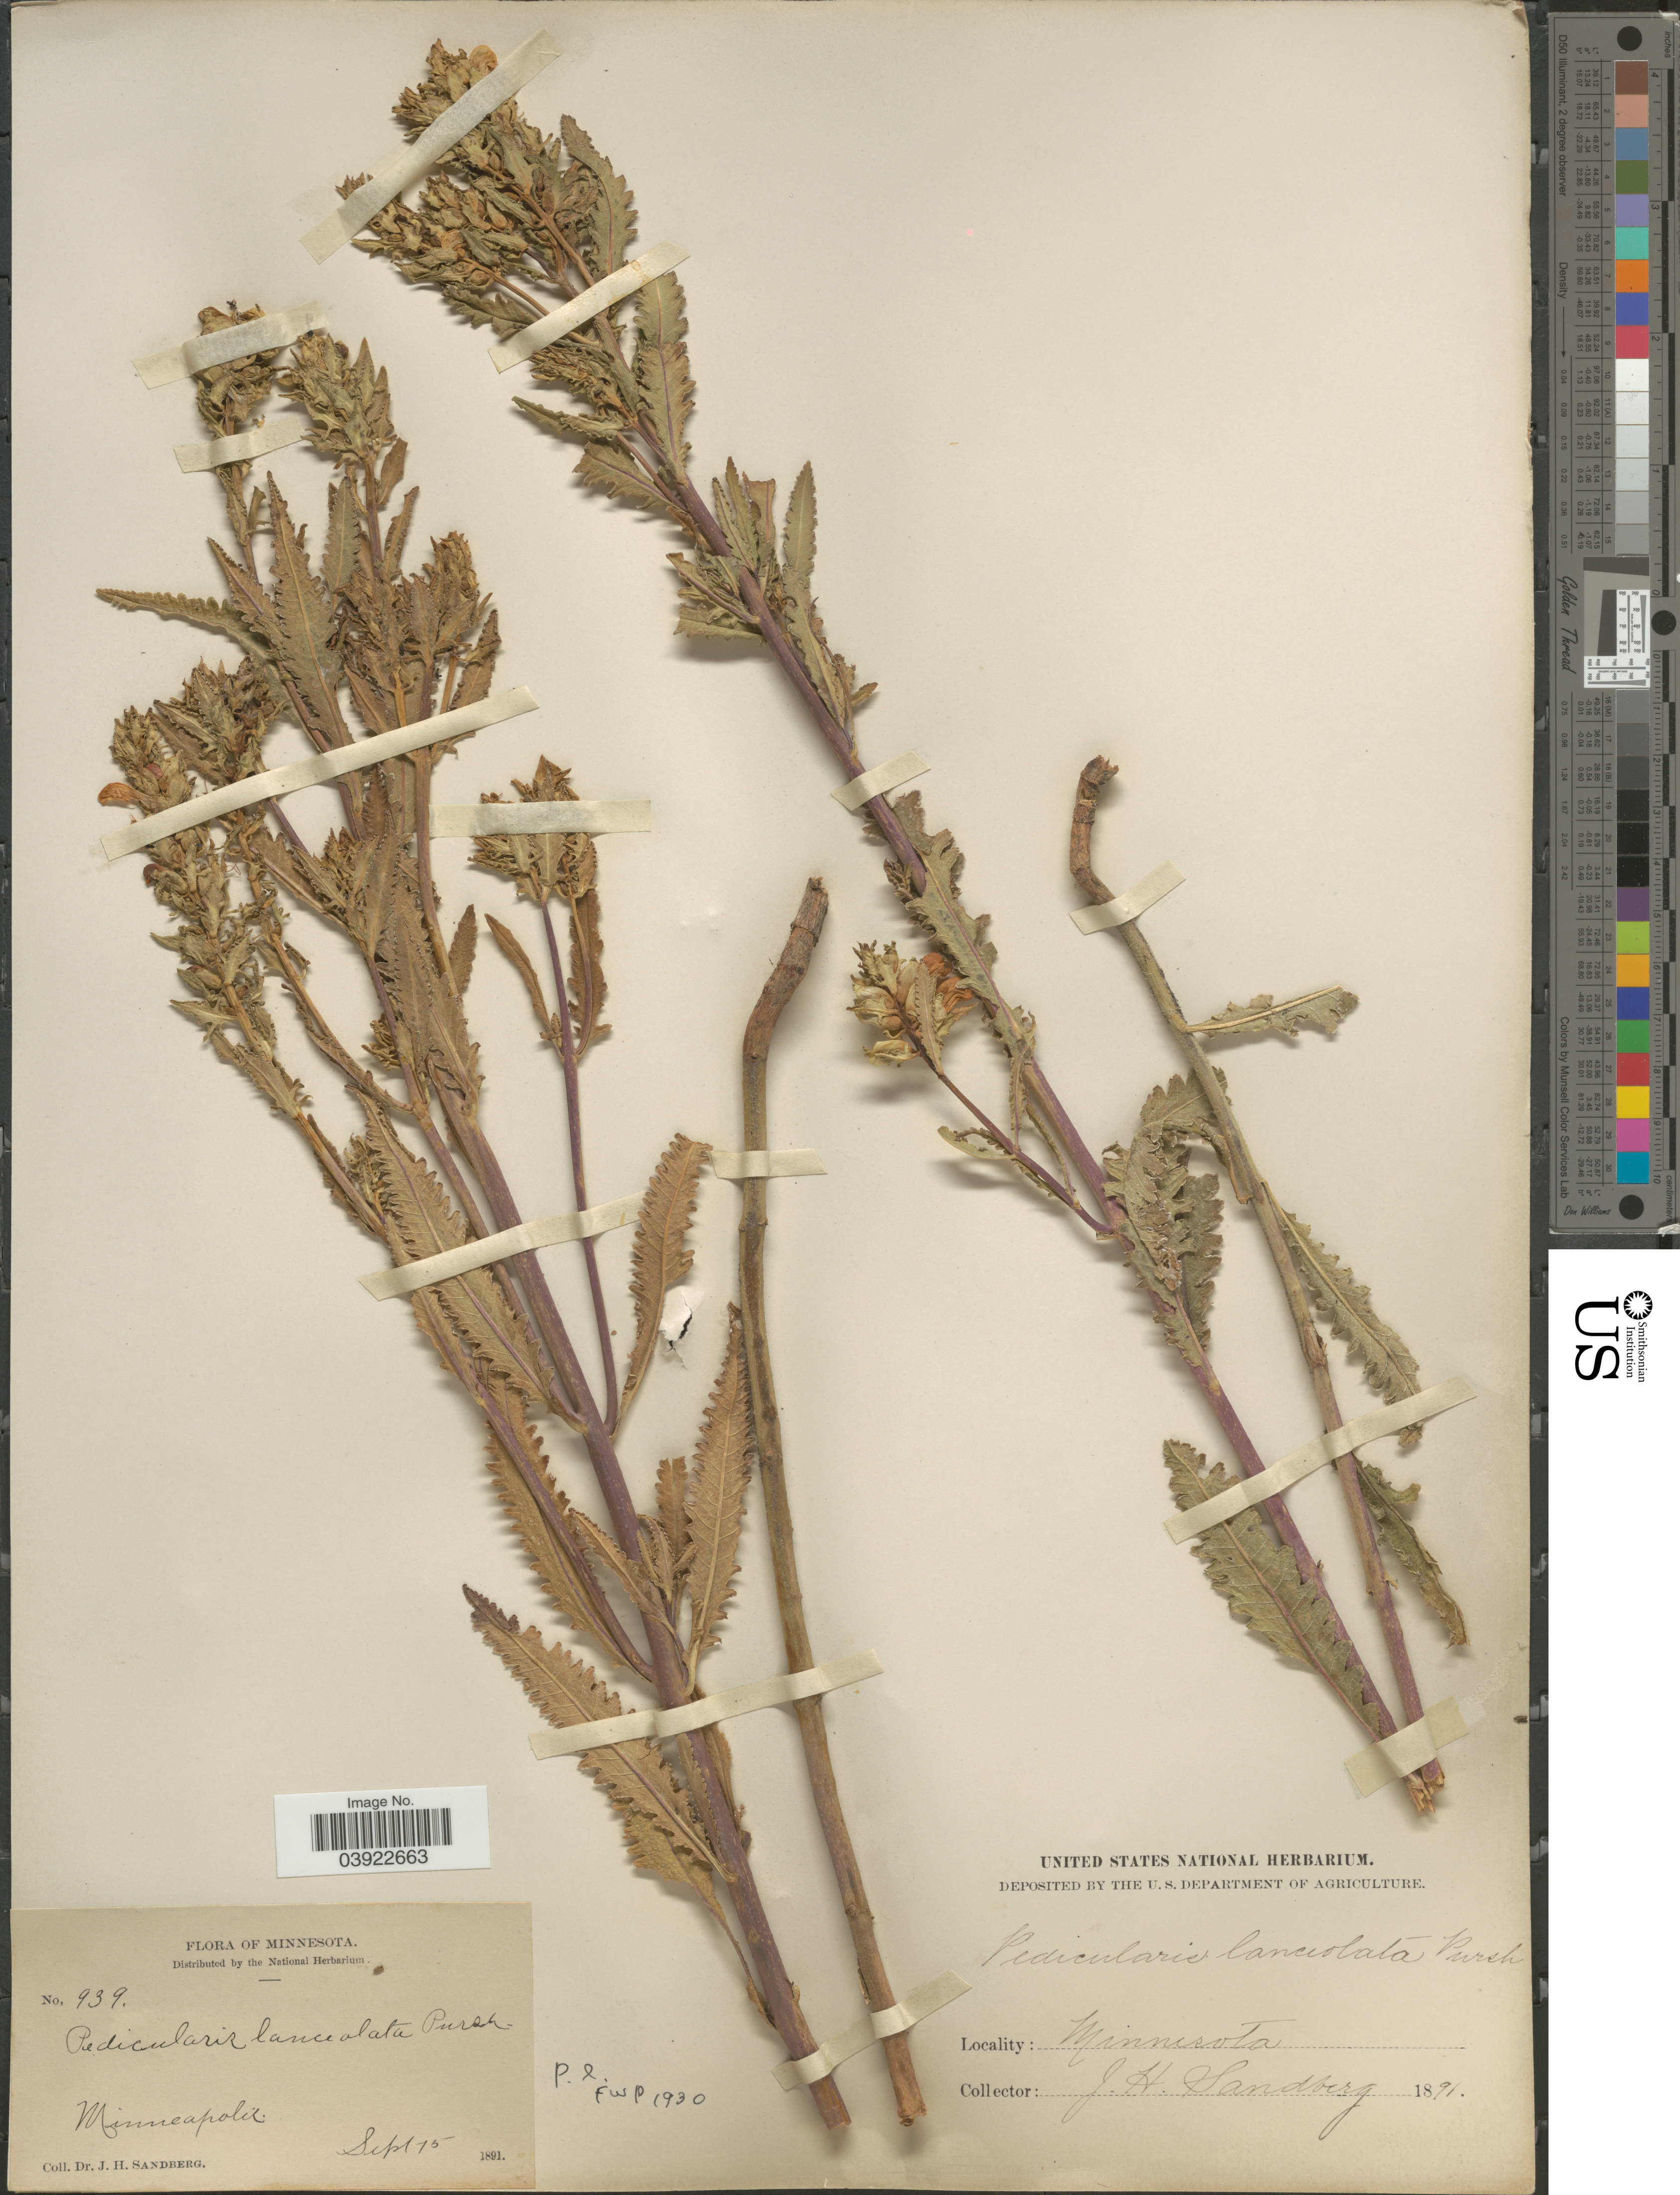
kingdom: Plantae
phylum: Tracheophyta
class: Magnoliopsida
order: Lamiales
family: Orobanchaceae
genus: Pedicularis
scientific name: Pedicularis lanceolata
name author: Michx.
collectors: J. H. Sandberg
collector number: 939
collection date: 1891-09-15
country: United States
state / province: Minnesota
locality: Minneapolis.